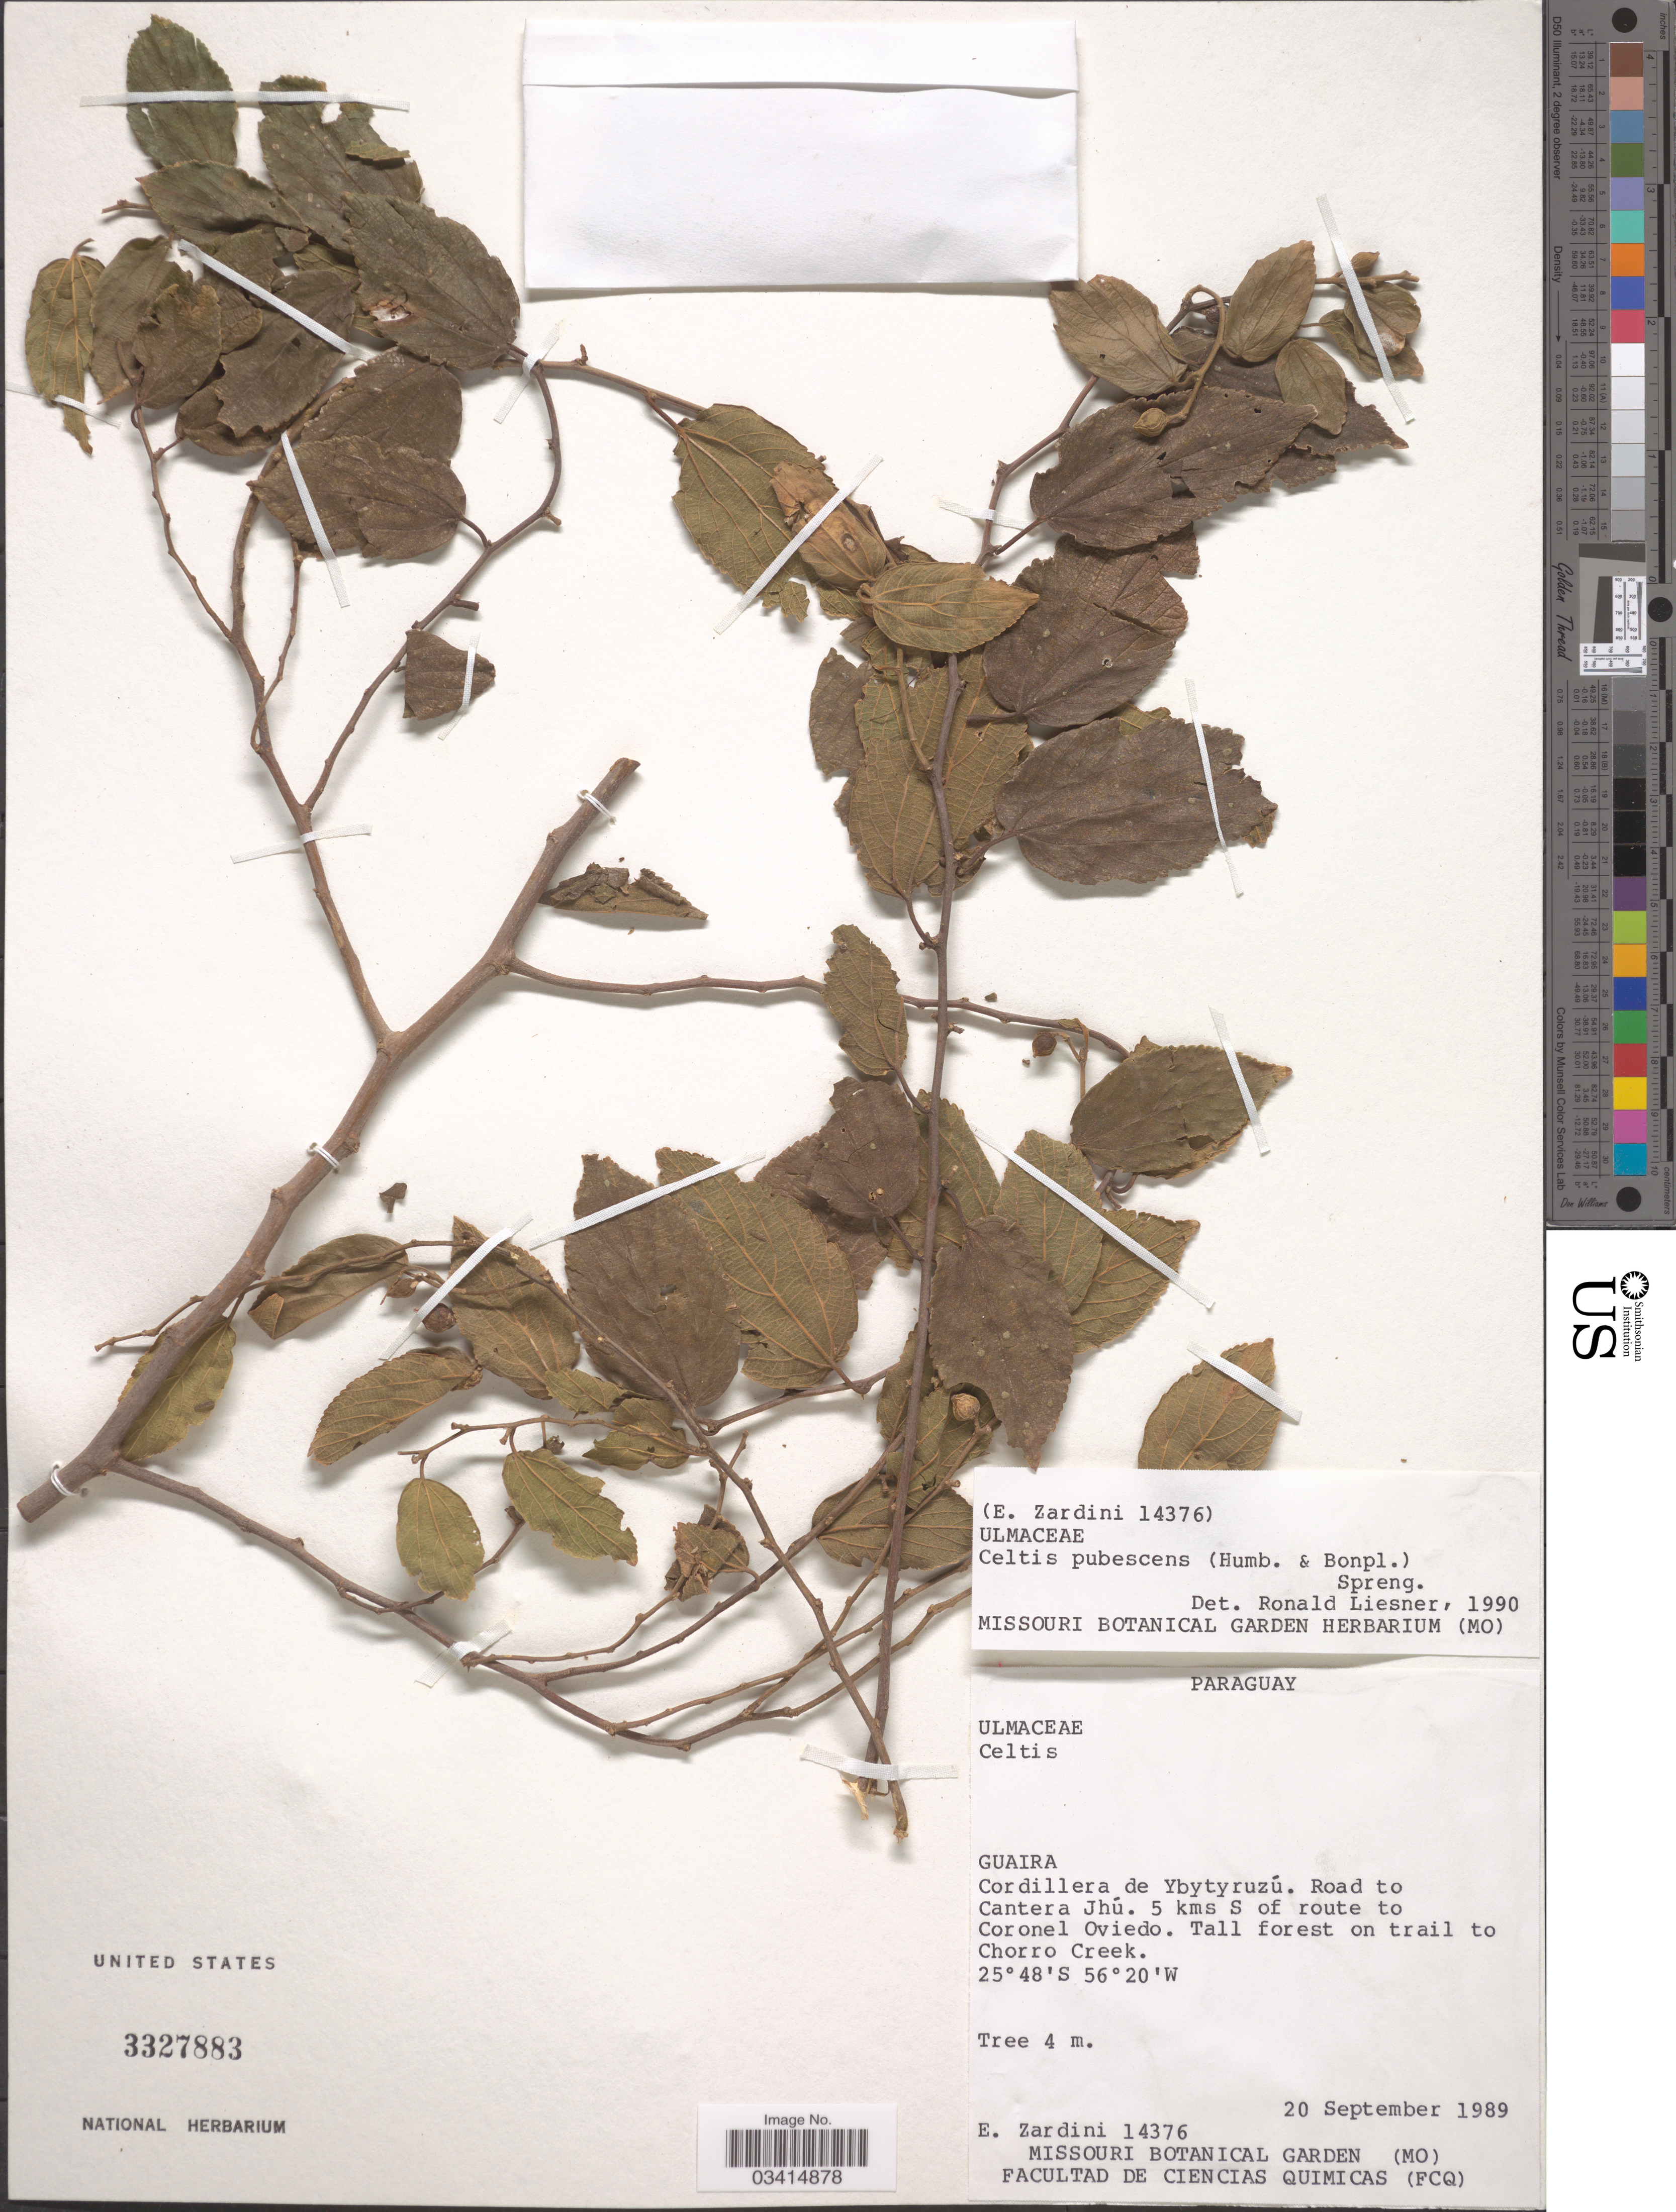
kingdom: Plantae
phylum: Tracheophyta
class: Magnoliopsida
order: Rosales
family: Cannabaceae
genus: Celtis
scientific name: Celtis pubescens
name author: (Kunth) Spreng.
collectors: E. Zardini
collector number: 14376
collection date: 1989-09-20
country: Paraguay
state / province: Guaira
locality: Cordillera de Ybytyruzú. Road to Cantera Jhú. 5 kms S of route to Coronel Oviedo. Tall forest on trail to Chorro Creek.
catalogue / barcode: US 3327883